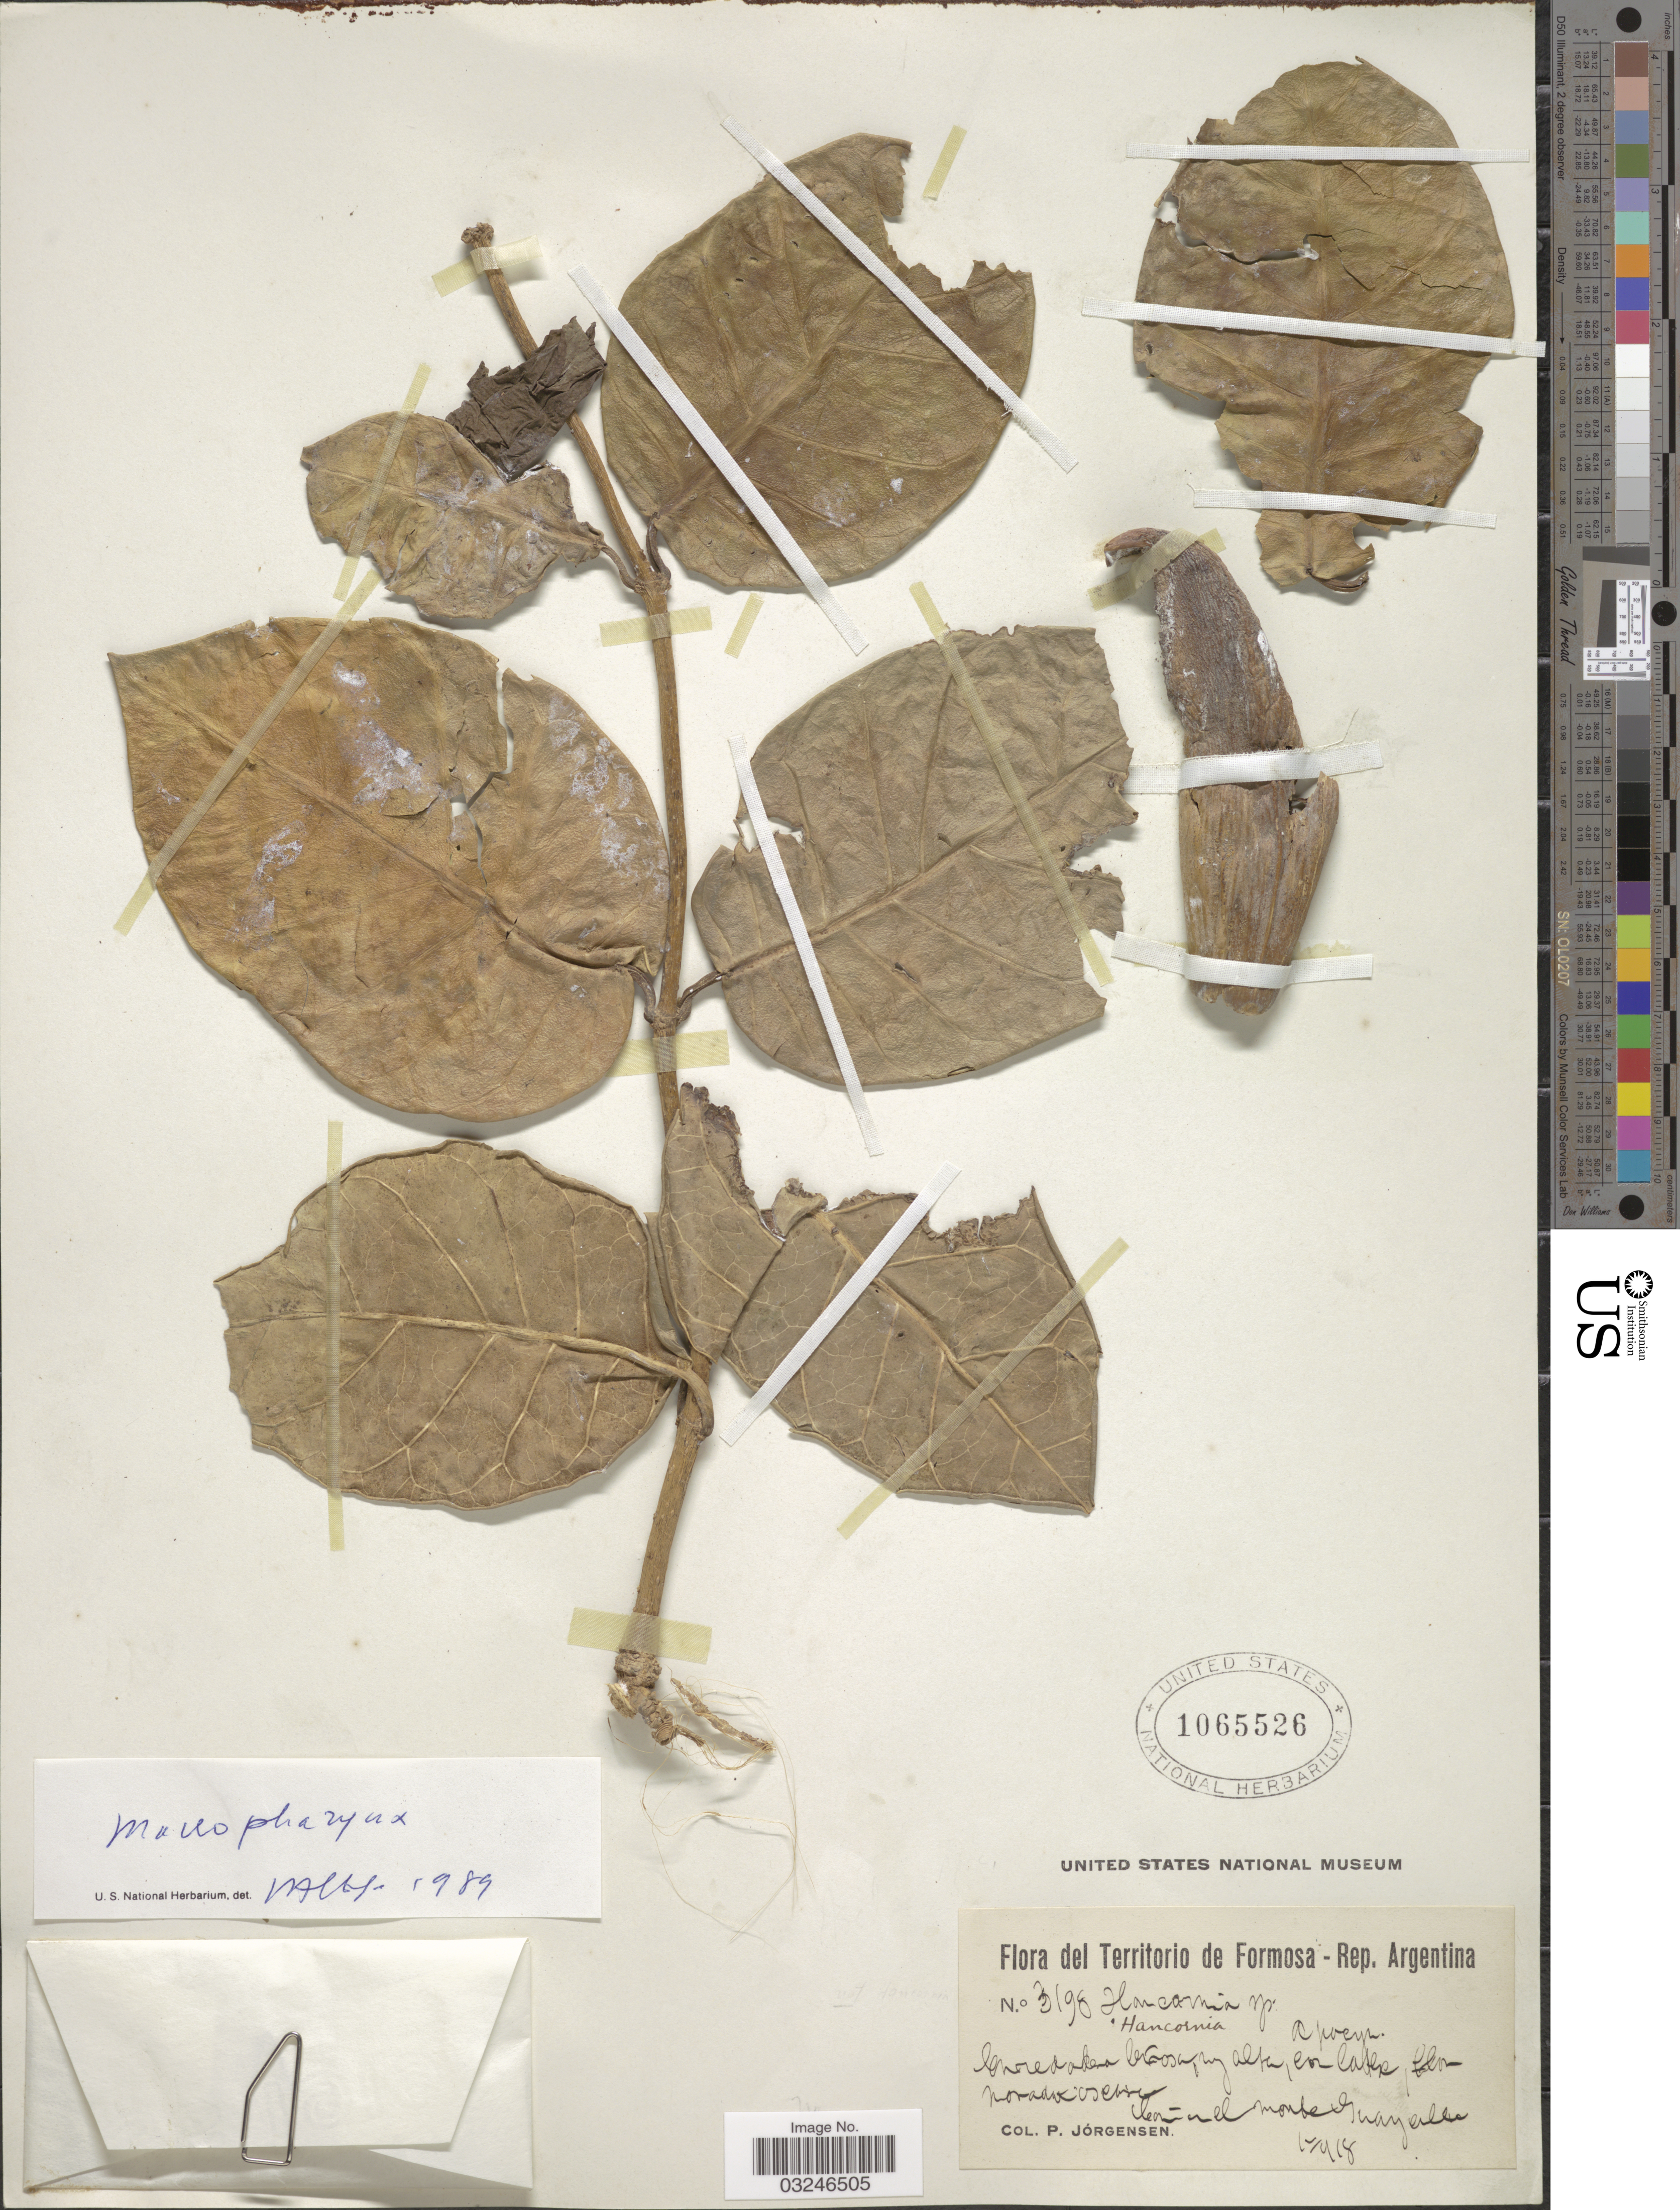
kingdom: Plantae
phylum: Tracheophyta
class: Magnoliopsida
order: Gentianales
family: Apocynaceae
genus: Macropharynx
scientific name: Macropharynx sp.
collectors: P. Jörgensen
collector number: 3198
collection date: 1918-01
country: Argentina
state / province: Formosa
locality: Territorio de Formosa - Rep. Argentina. En el monte Guaycolec. [interpreted]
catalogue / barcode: US 1065526